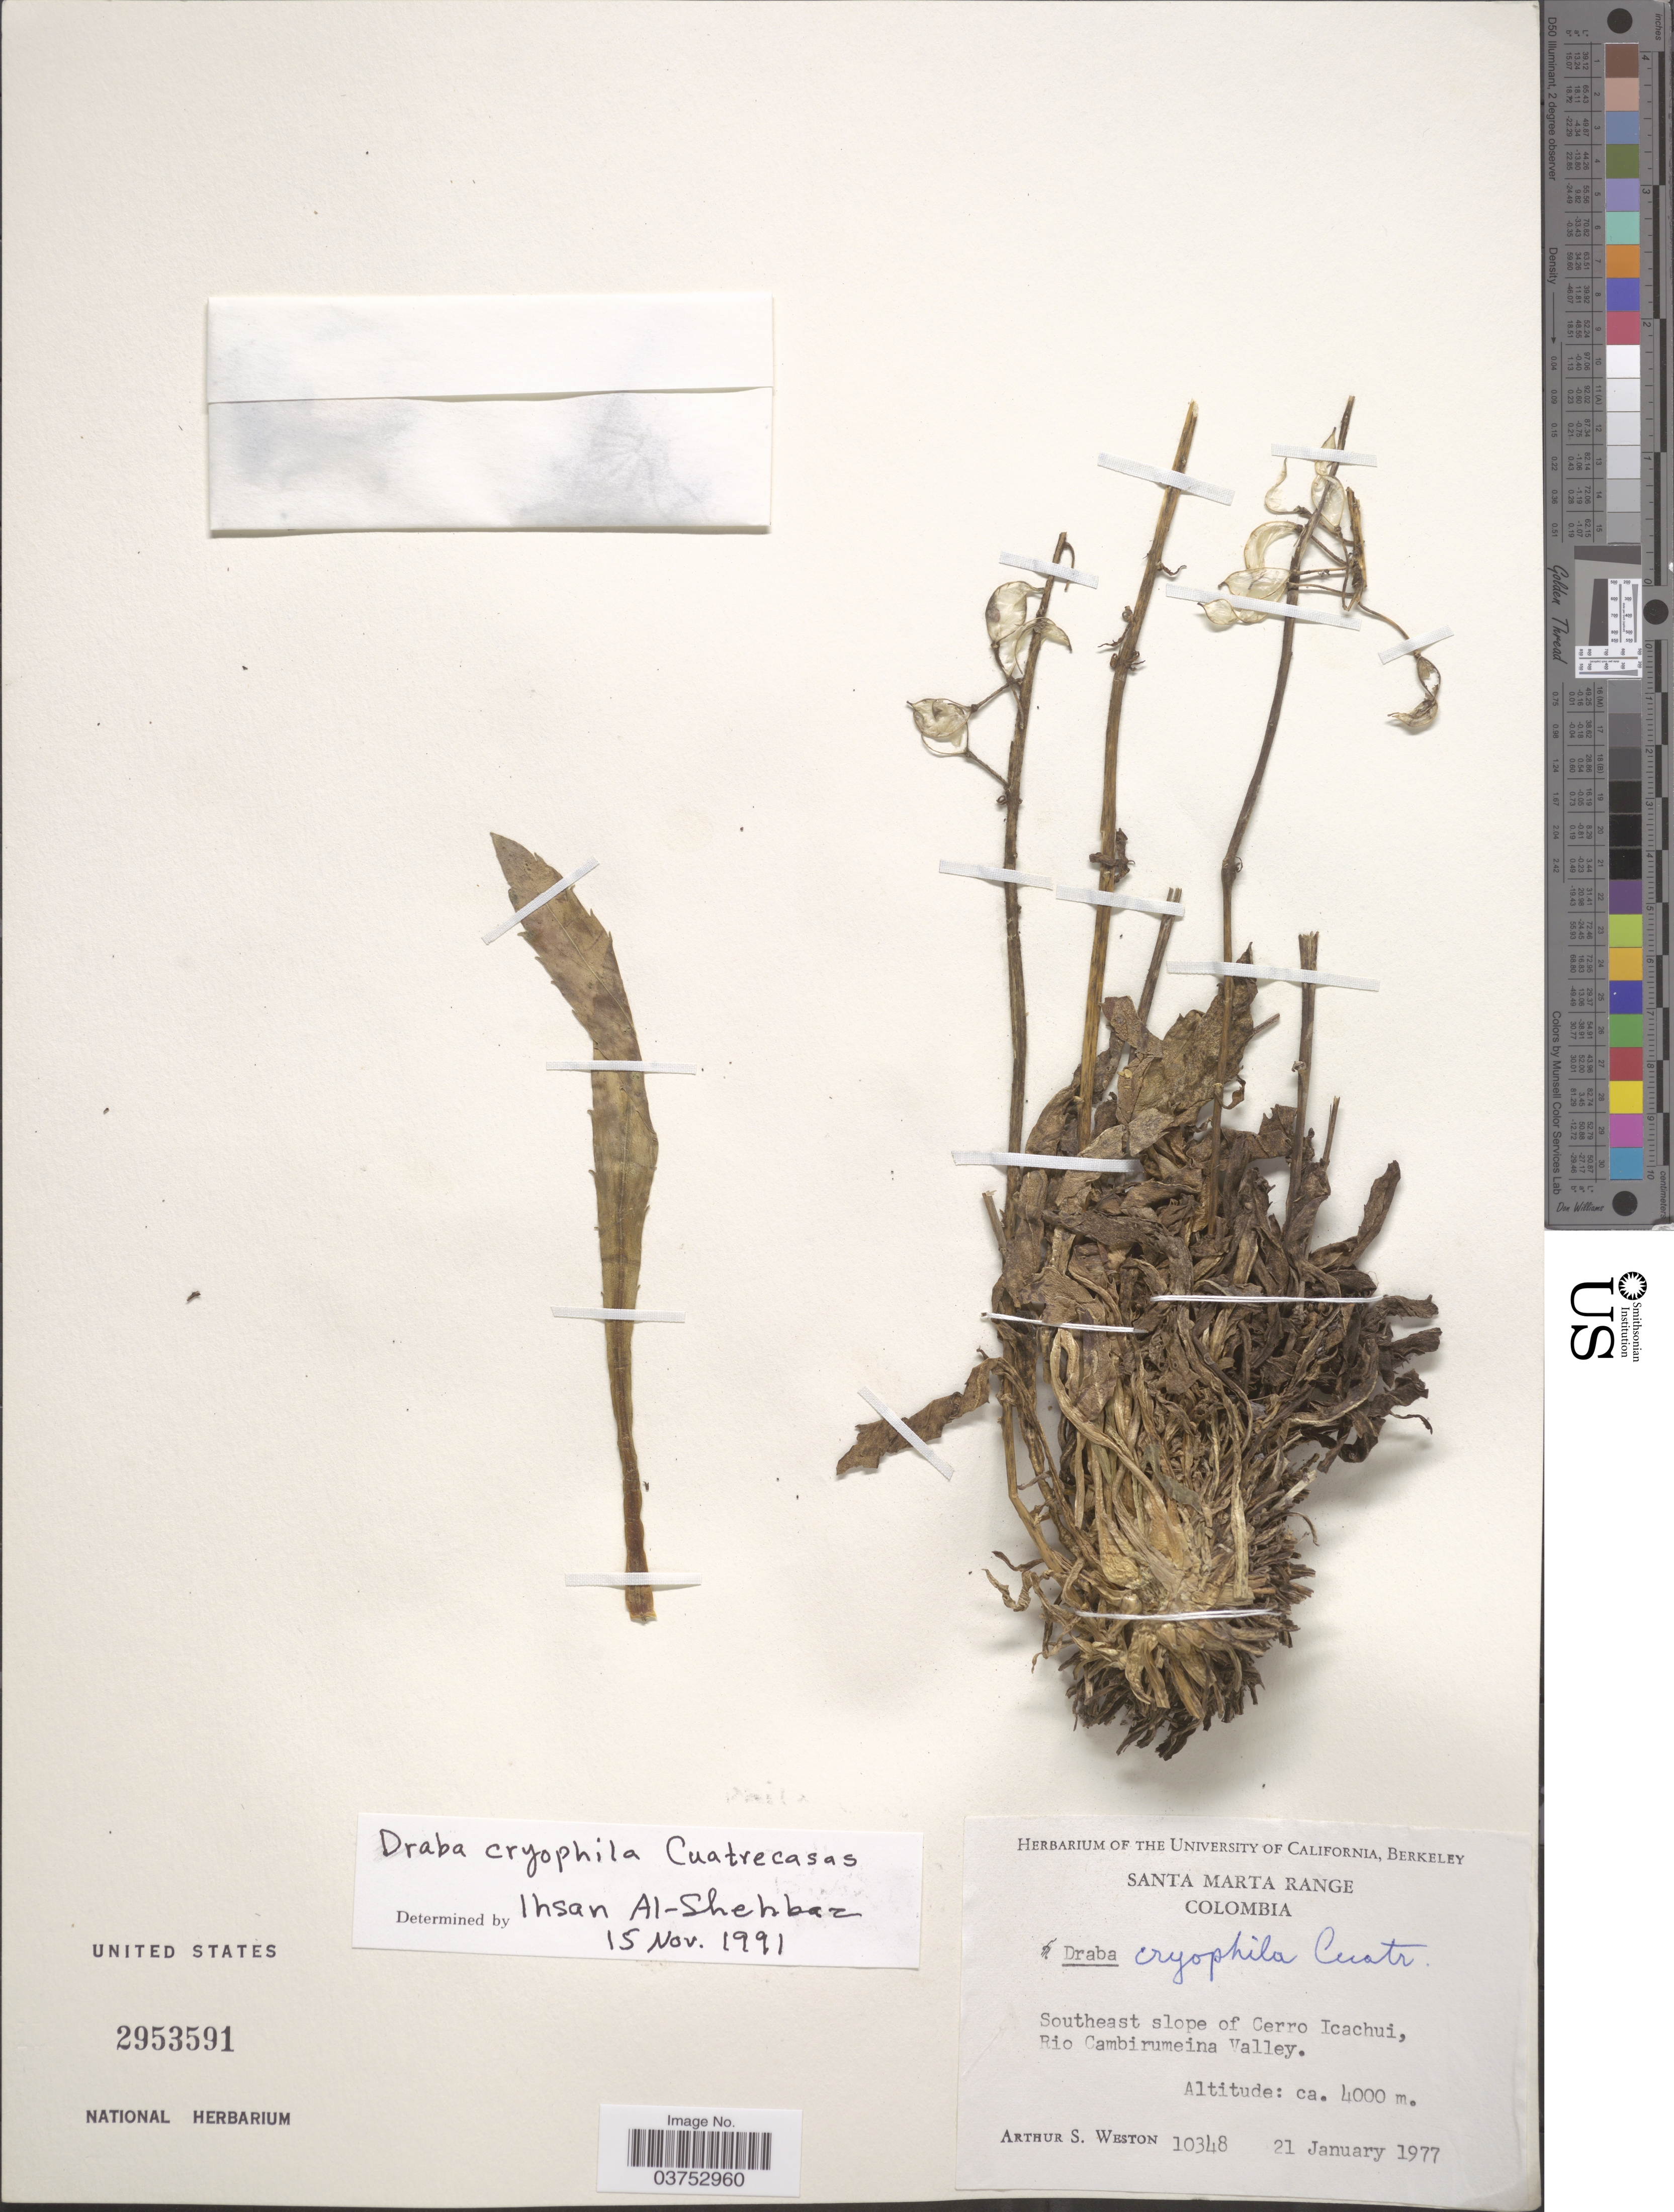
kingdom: Plantae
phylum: Tracheophyta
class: Magnoliopsida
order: Brassicales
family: Brassicaceae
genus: Draba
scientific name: Draba cryophila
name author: Cuatrec.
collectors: A. Weston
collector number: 10348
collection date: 1977-01-21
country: Colombia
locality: Santa Marta Range. Southeast slope of Cerro Icachui, Rio Cambirumeina Valley.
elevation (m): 4000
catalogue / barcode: US 2953591